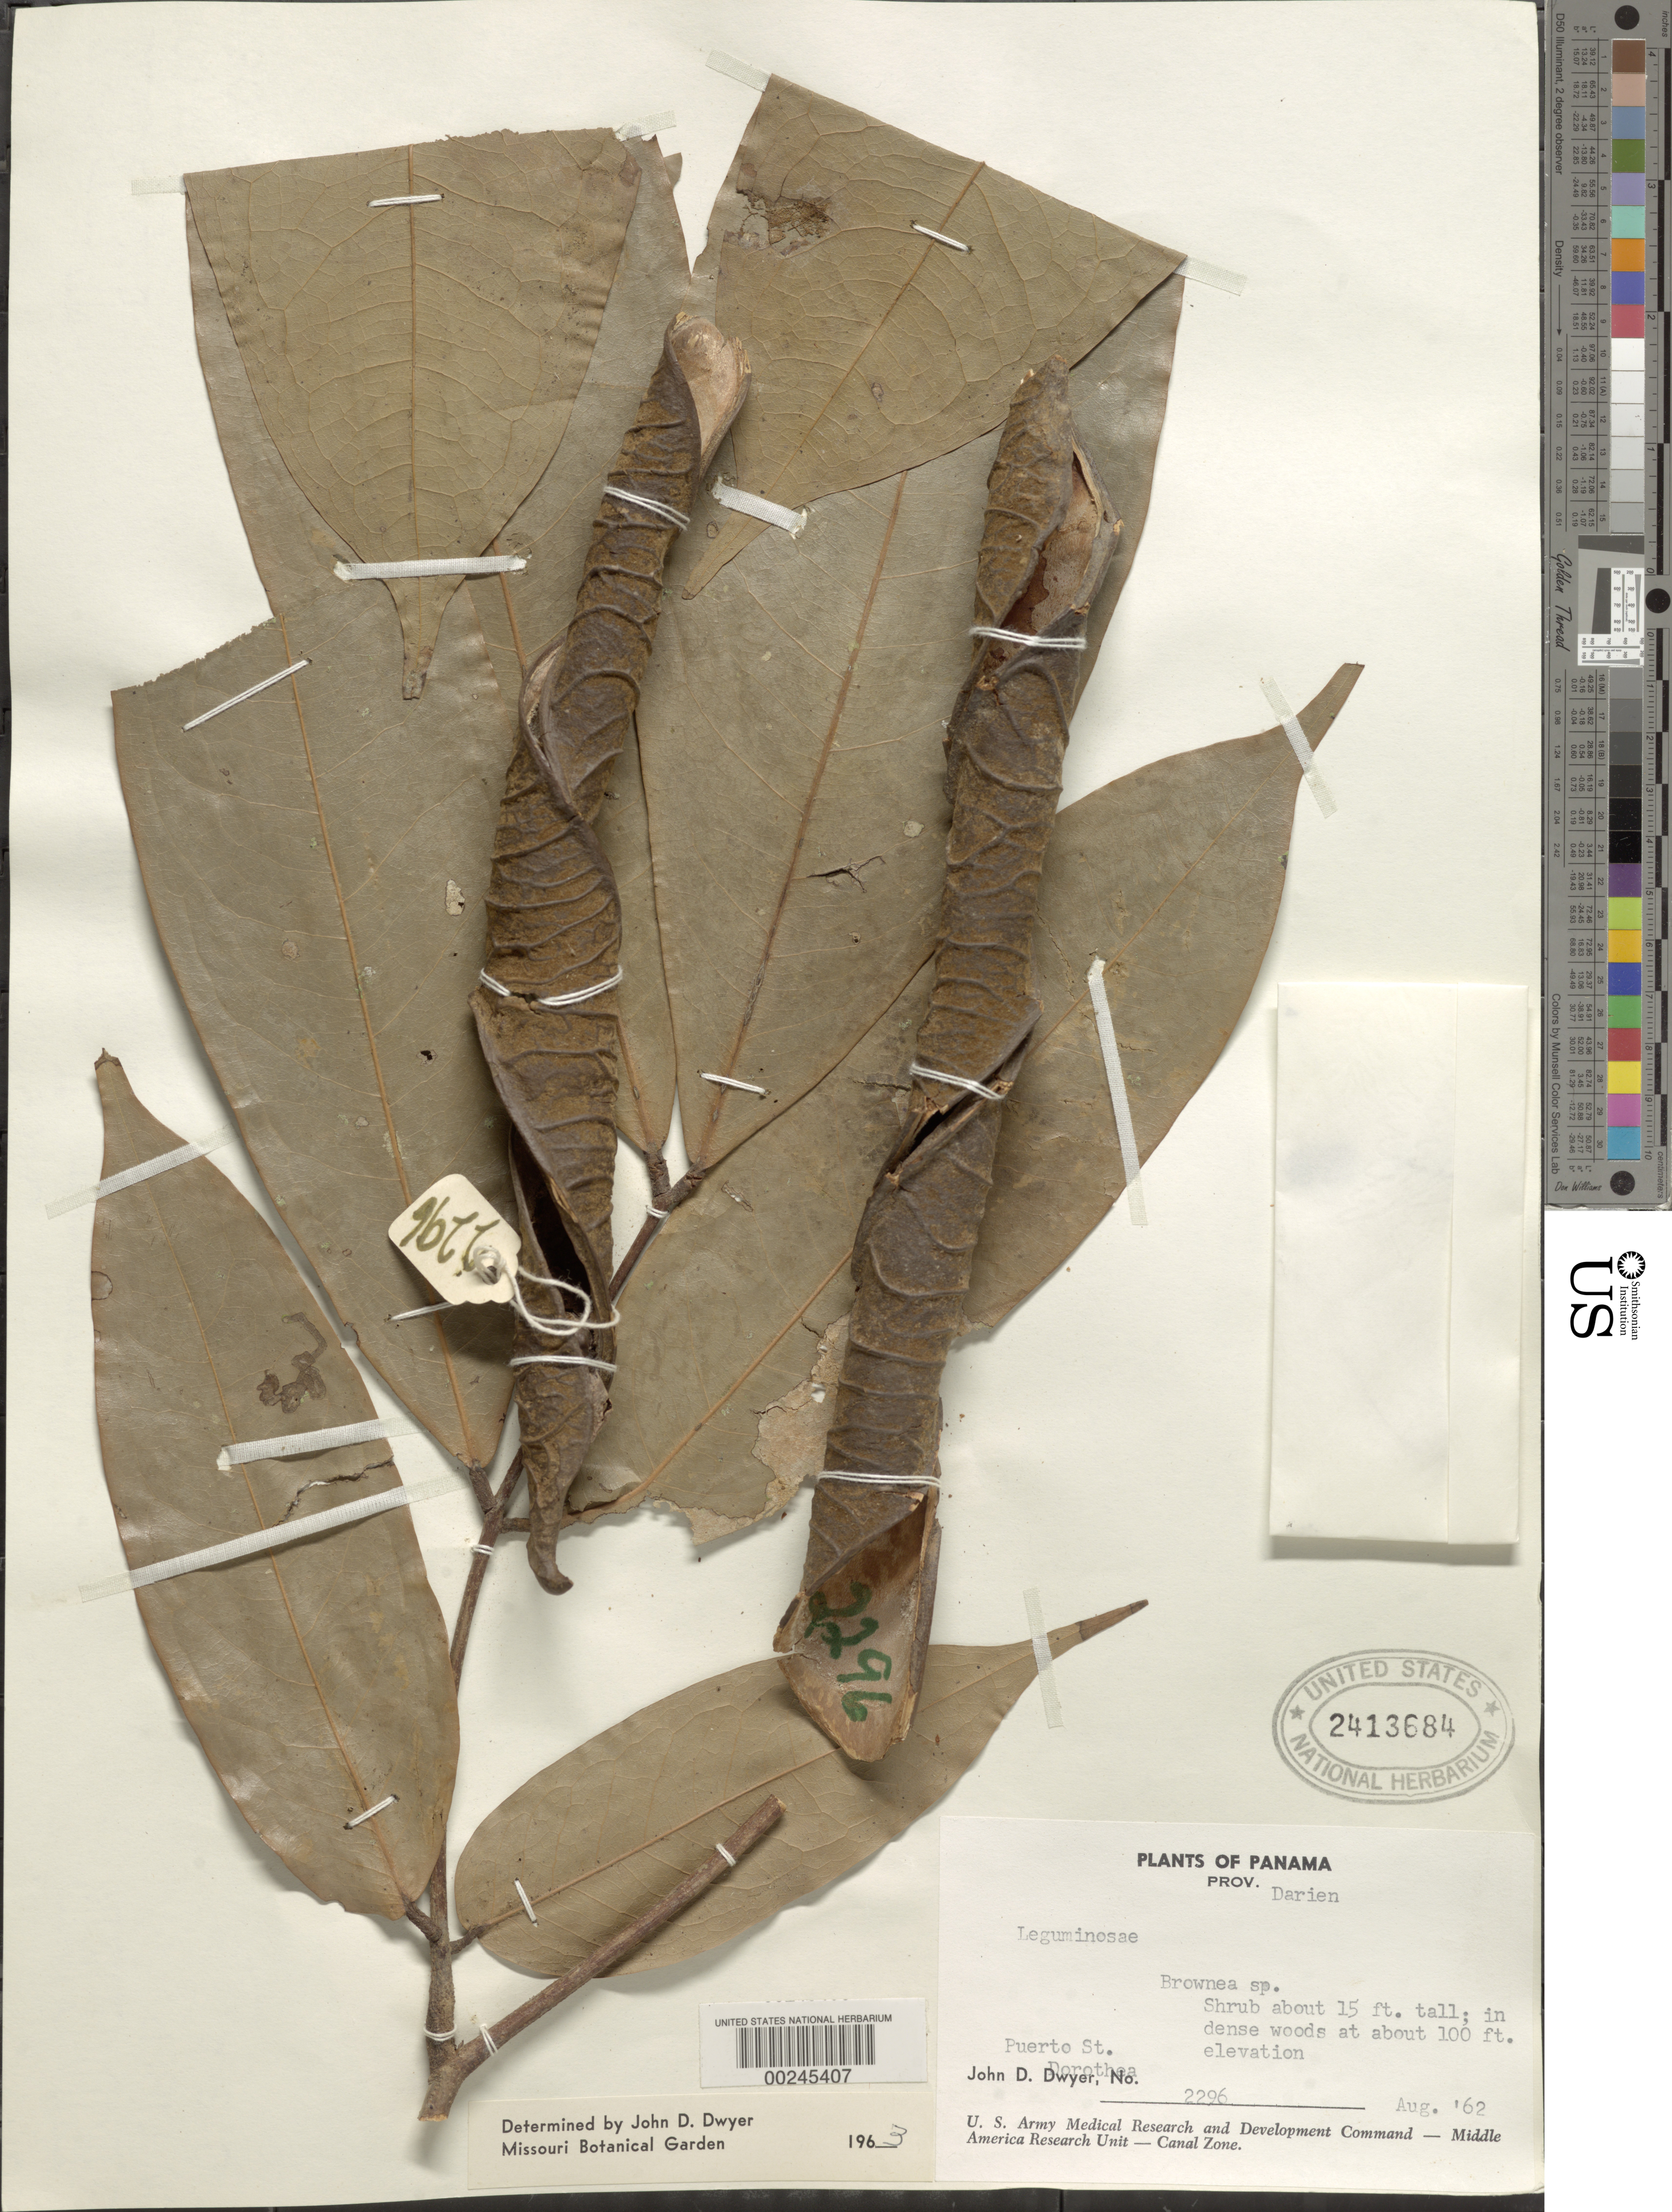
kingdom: Plantae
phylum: Tracheophyta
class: Magnoliopsida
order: Fabales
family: Fabaceae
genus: Brownea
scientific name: Brownea sp.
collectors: J. D. Dwyer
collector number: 2296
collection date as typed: Aug 1962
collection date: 1962-08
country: Panama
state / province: Darién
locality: Puerto St. Dorothea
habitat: Dense woods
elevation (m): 30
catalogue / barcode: US 2413684